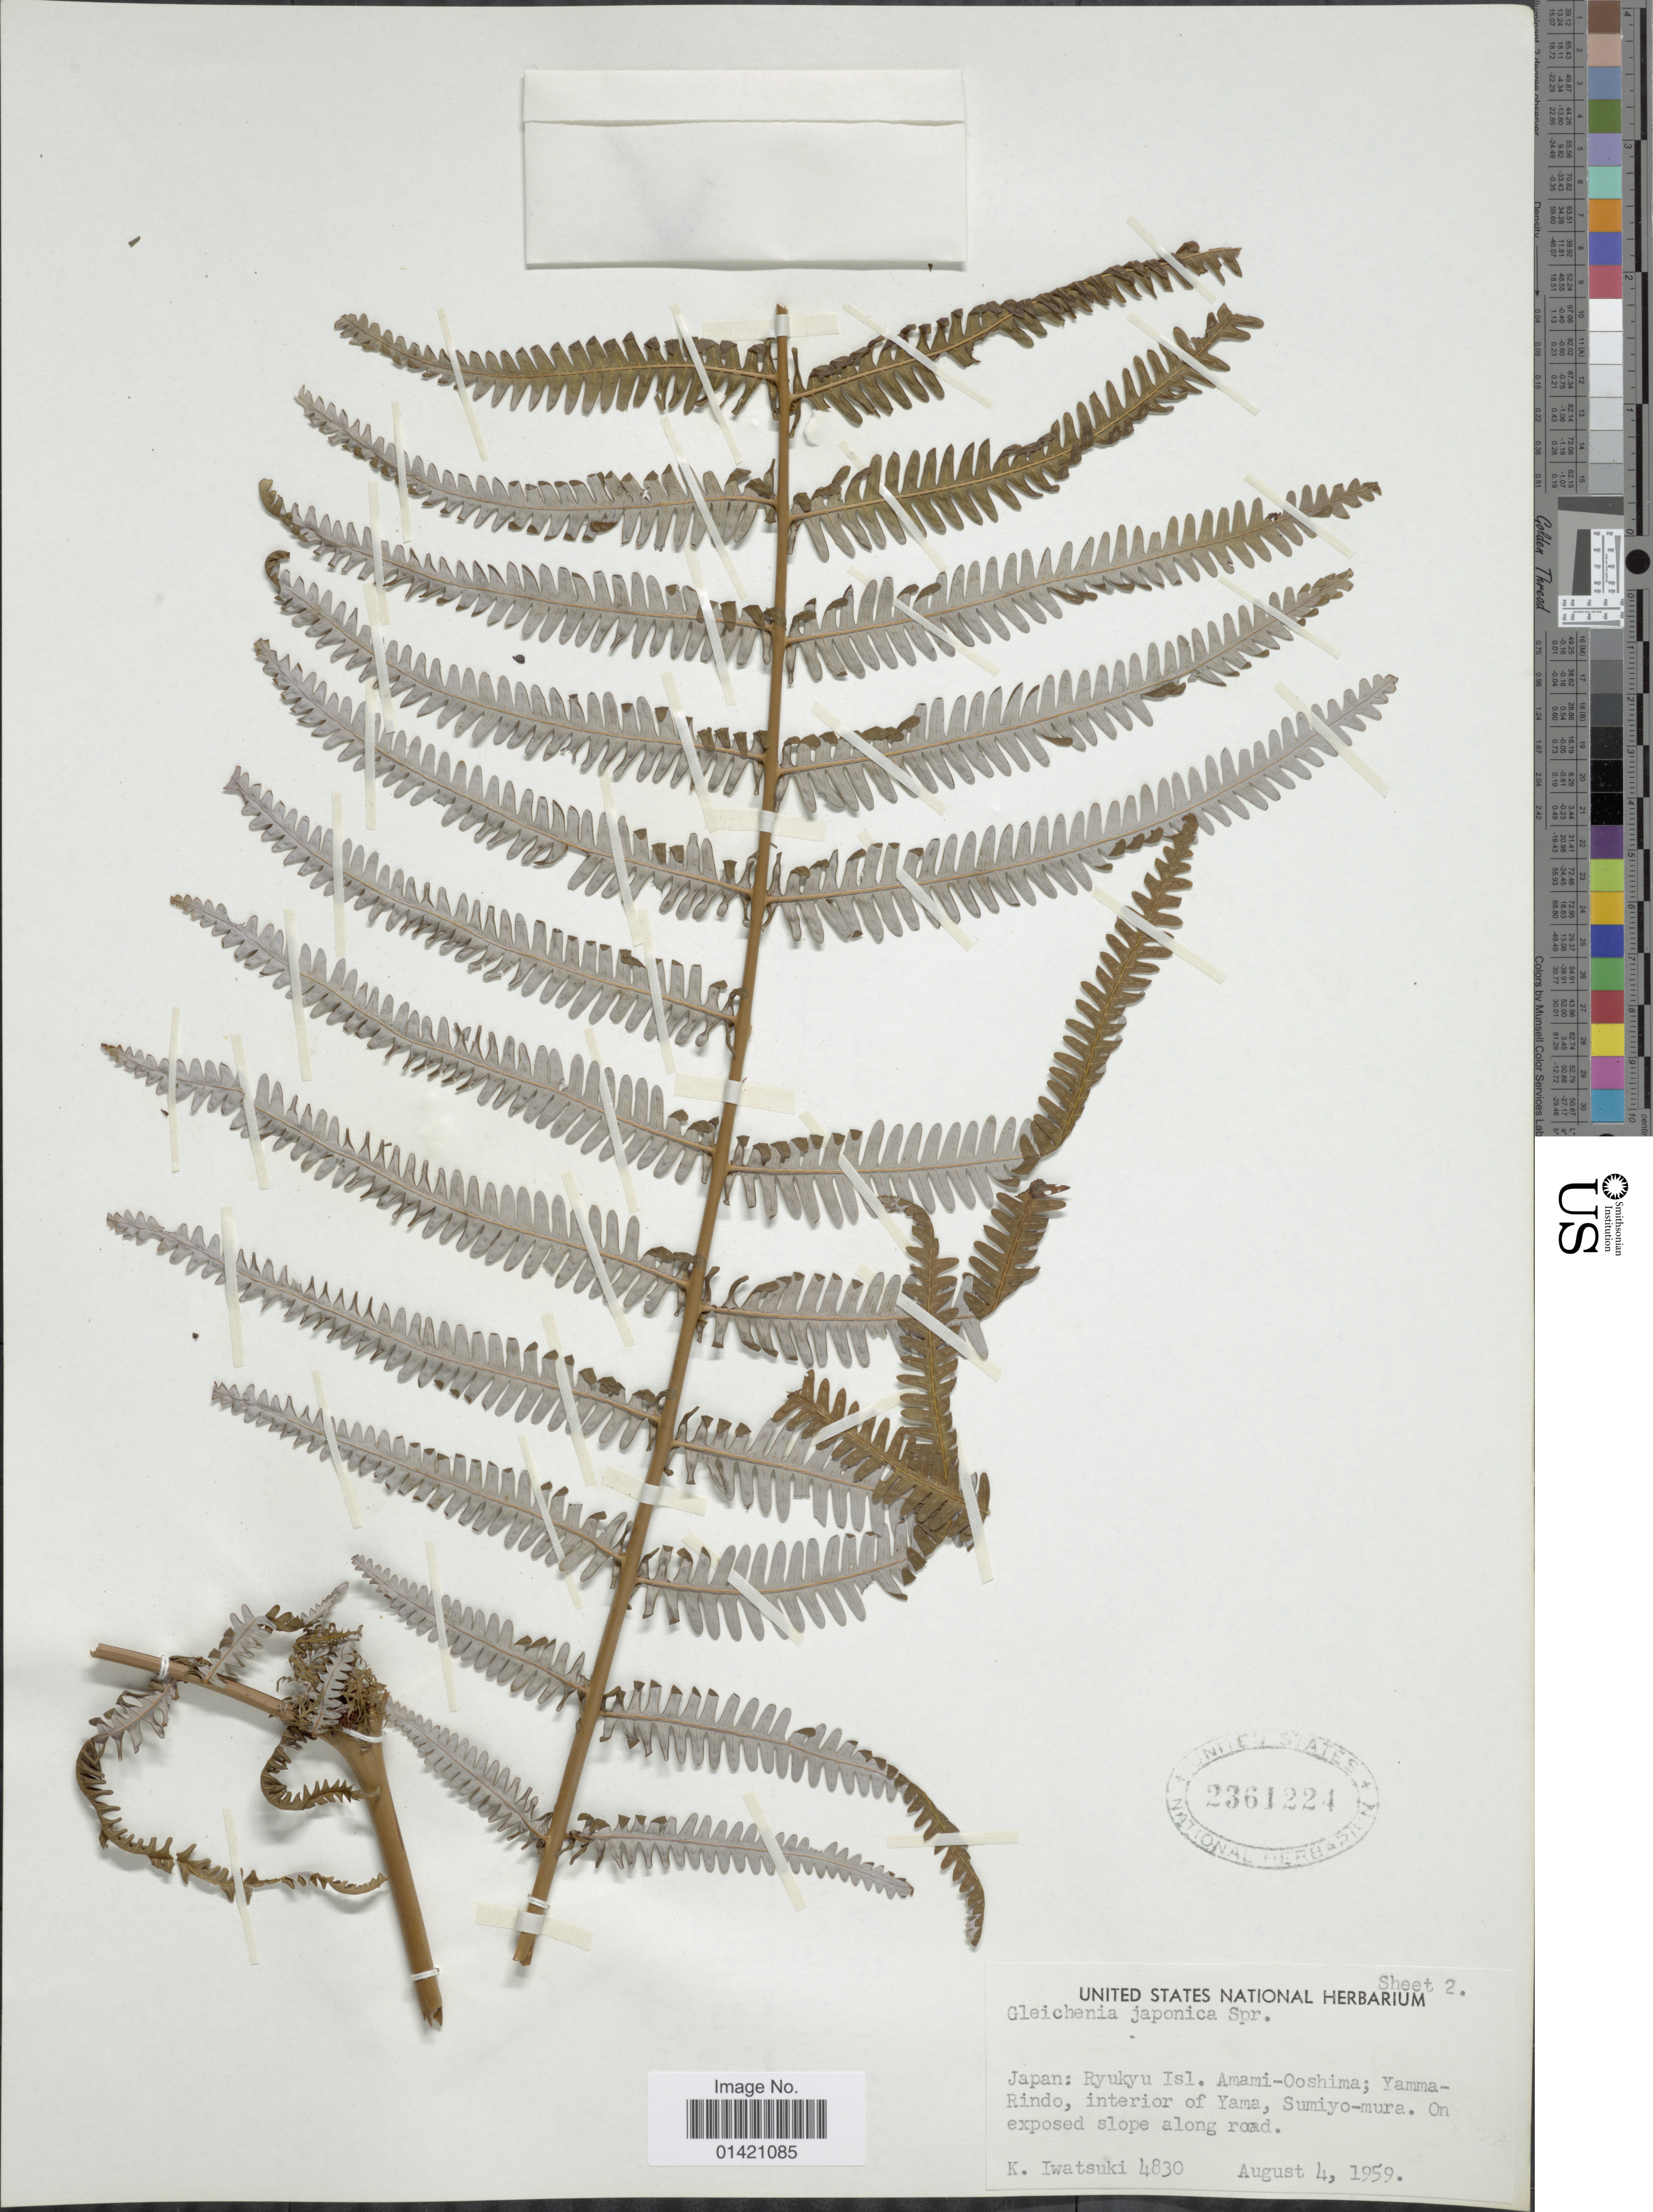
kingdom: Plantae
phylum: Tracheophyta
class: Polypodiopsida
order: Gleicheniales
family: Gleicheniaceae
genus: Diplopterygium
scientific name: Diplopterygium glaucum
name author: (Thunb. ex Houtt.) Nakai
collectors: K. Iwatsuki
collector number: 4830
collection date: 1959-08-04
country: Japan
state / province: Okinawa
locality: Ryukyu Isl. Amami-Ooshima; Yamma-Rindo, interior of Yama, Sumiyo-mura. On exposed slope along road.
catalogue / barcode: US 2361224